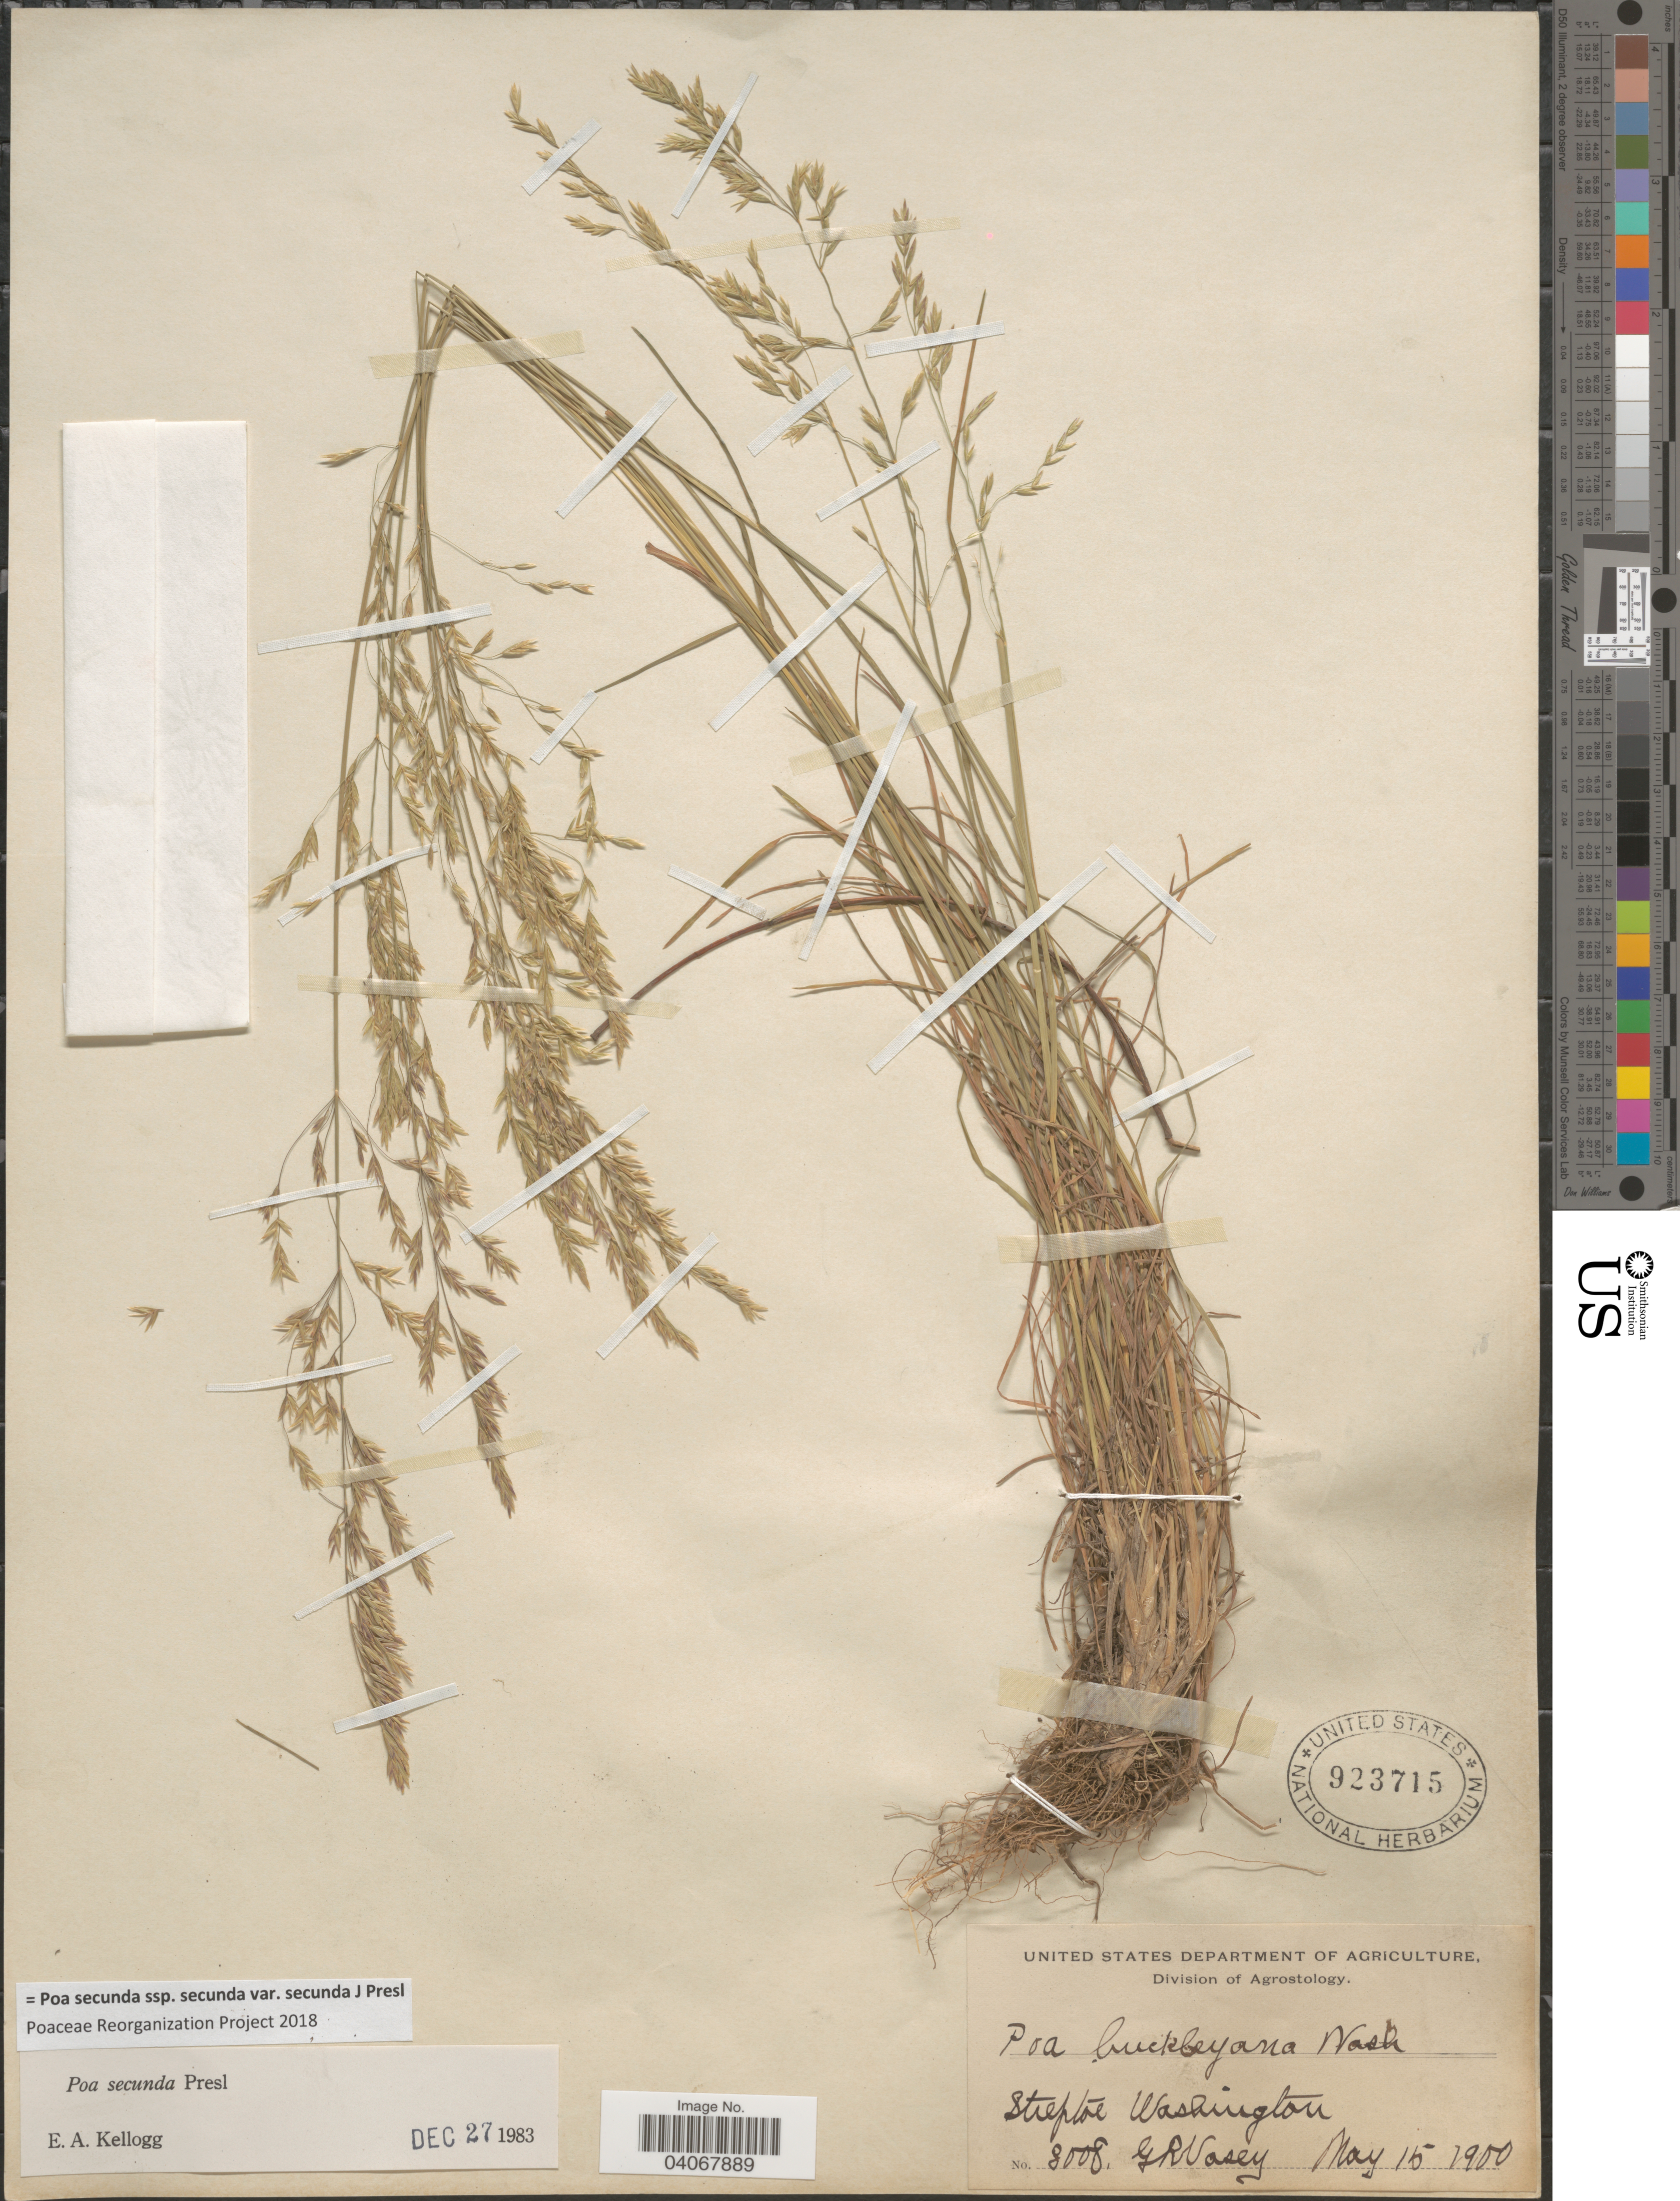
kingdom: Plantae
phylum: Tracheophyta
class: Liliopsida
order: Poales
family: Poaceae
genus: Poa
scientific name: Poa secunda subsp. secunda var. secunda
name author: J. Presl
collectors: G. R. Vasey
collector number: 8008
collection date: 1900-05-15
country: United States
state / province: Washington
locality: Steptoe.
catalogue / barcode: US 923715